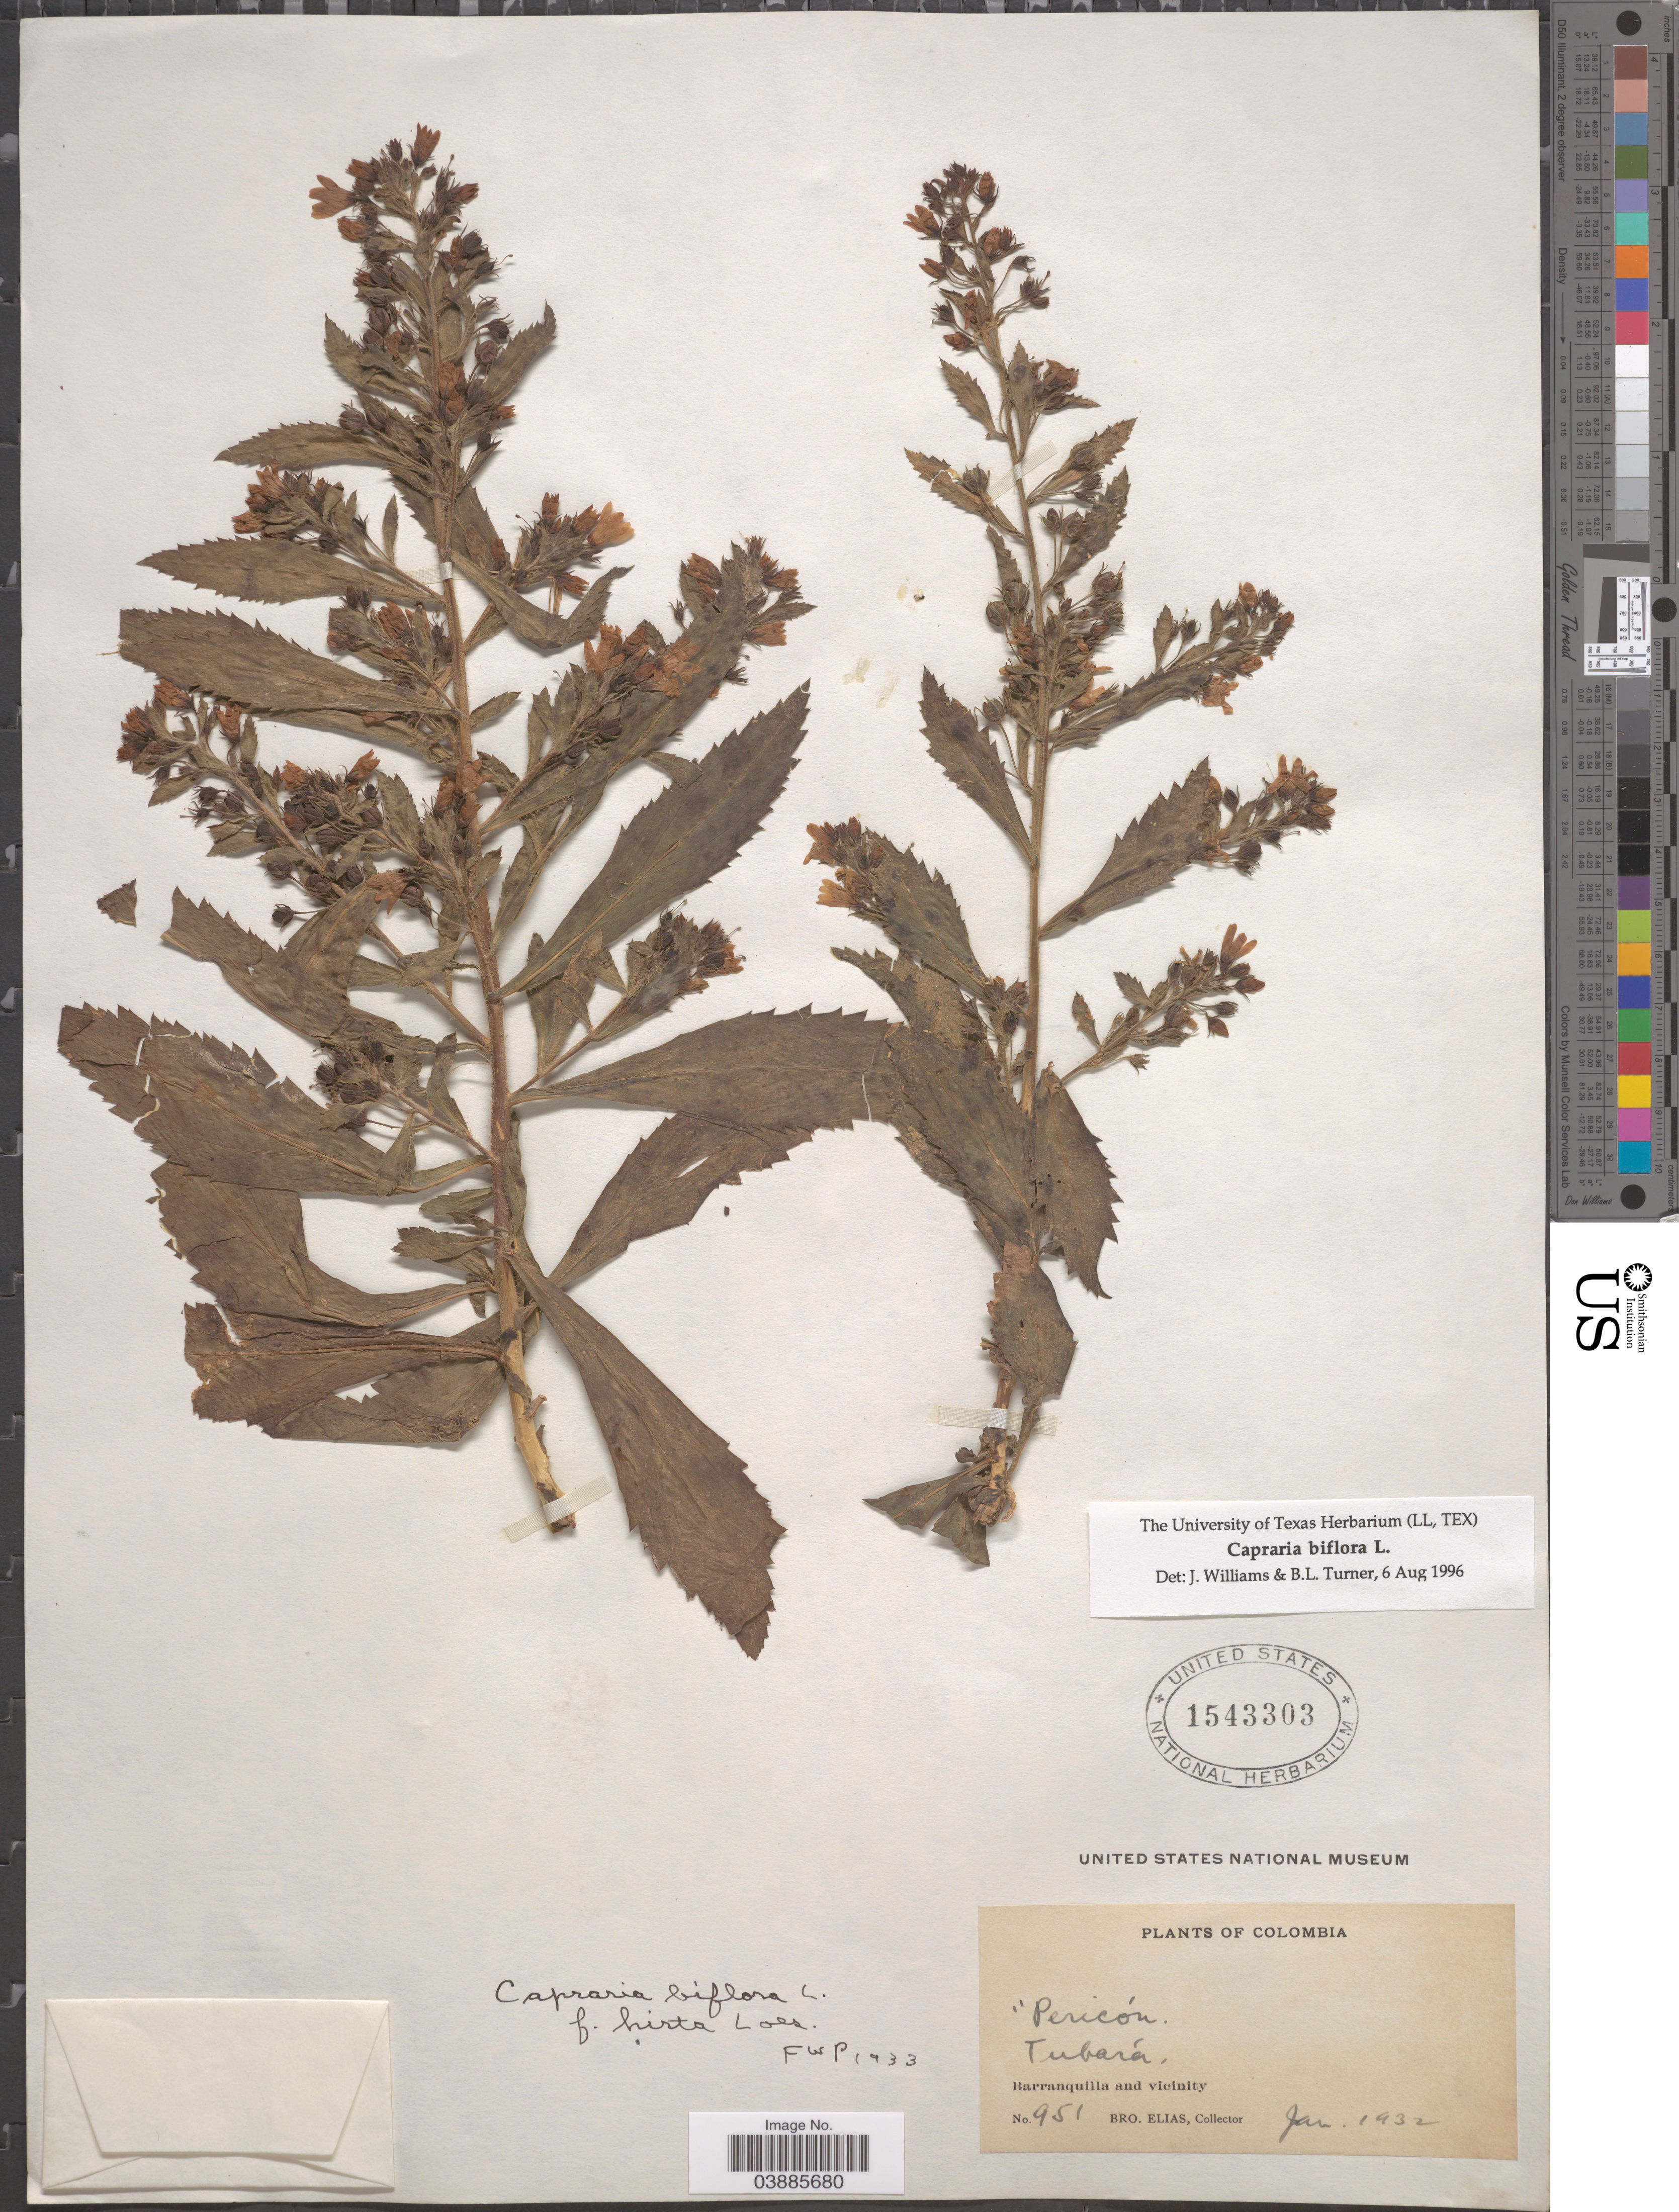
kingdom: Plantae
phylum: Tracheophyta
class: Magnoliopsida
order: Lamiales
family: Scrophulariaceae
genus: Capraria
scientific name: Capraria biflora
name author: L.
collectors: Bro. Elias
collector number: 951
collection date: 1932-01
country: Colombia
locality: Tubará, Barranquilla and vicinity.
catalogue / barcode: US 1543303